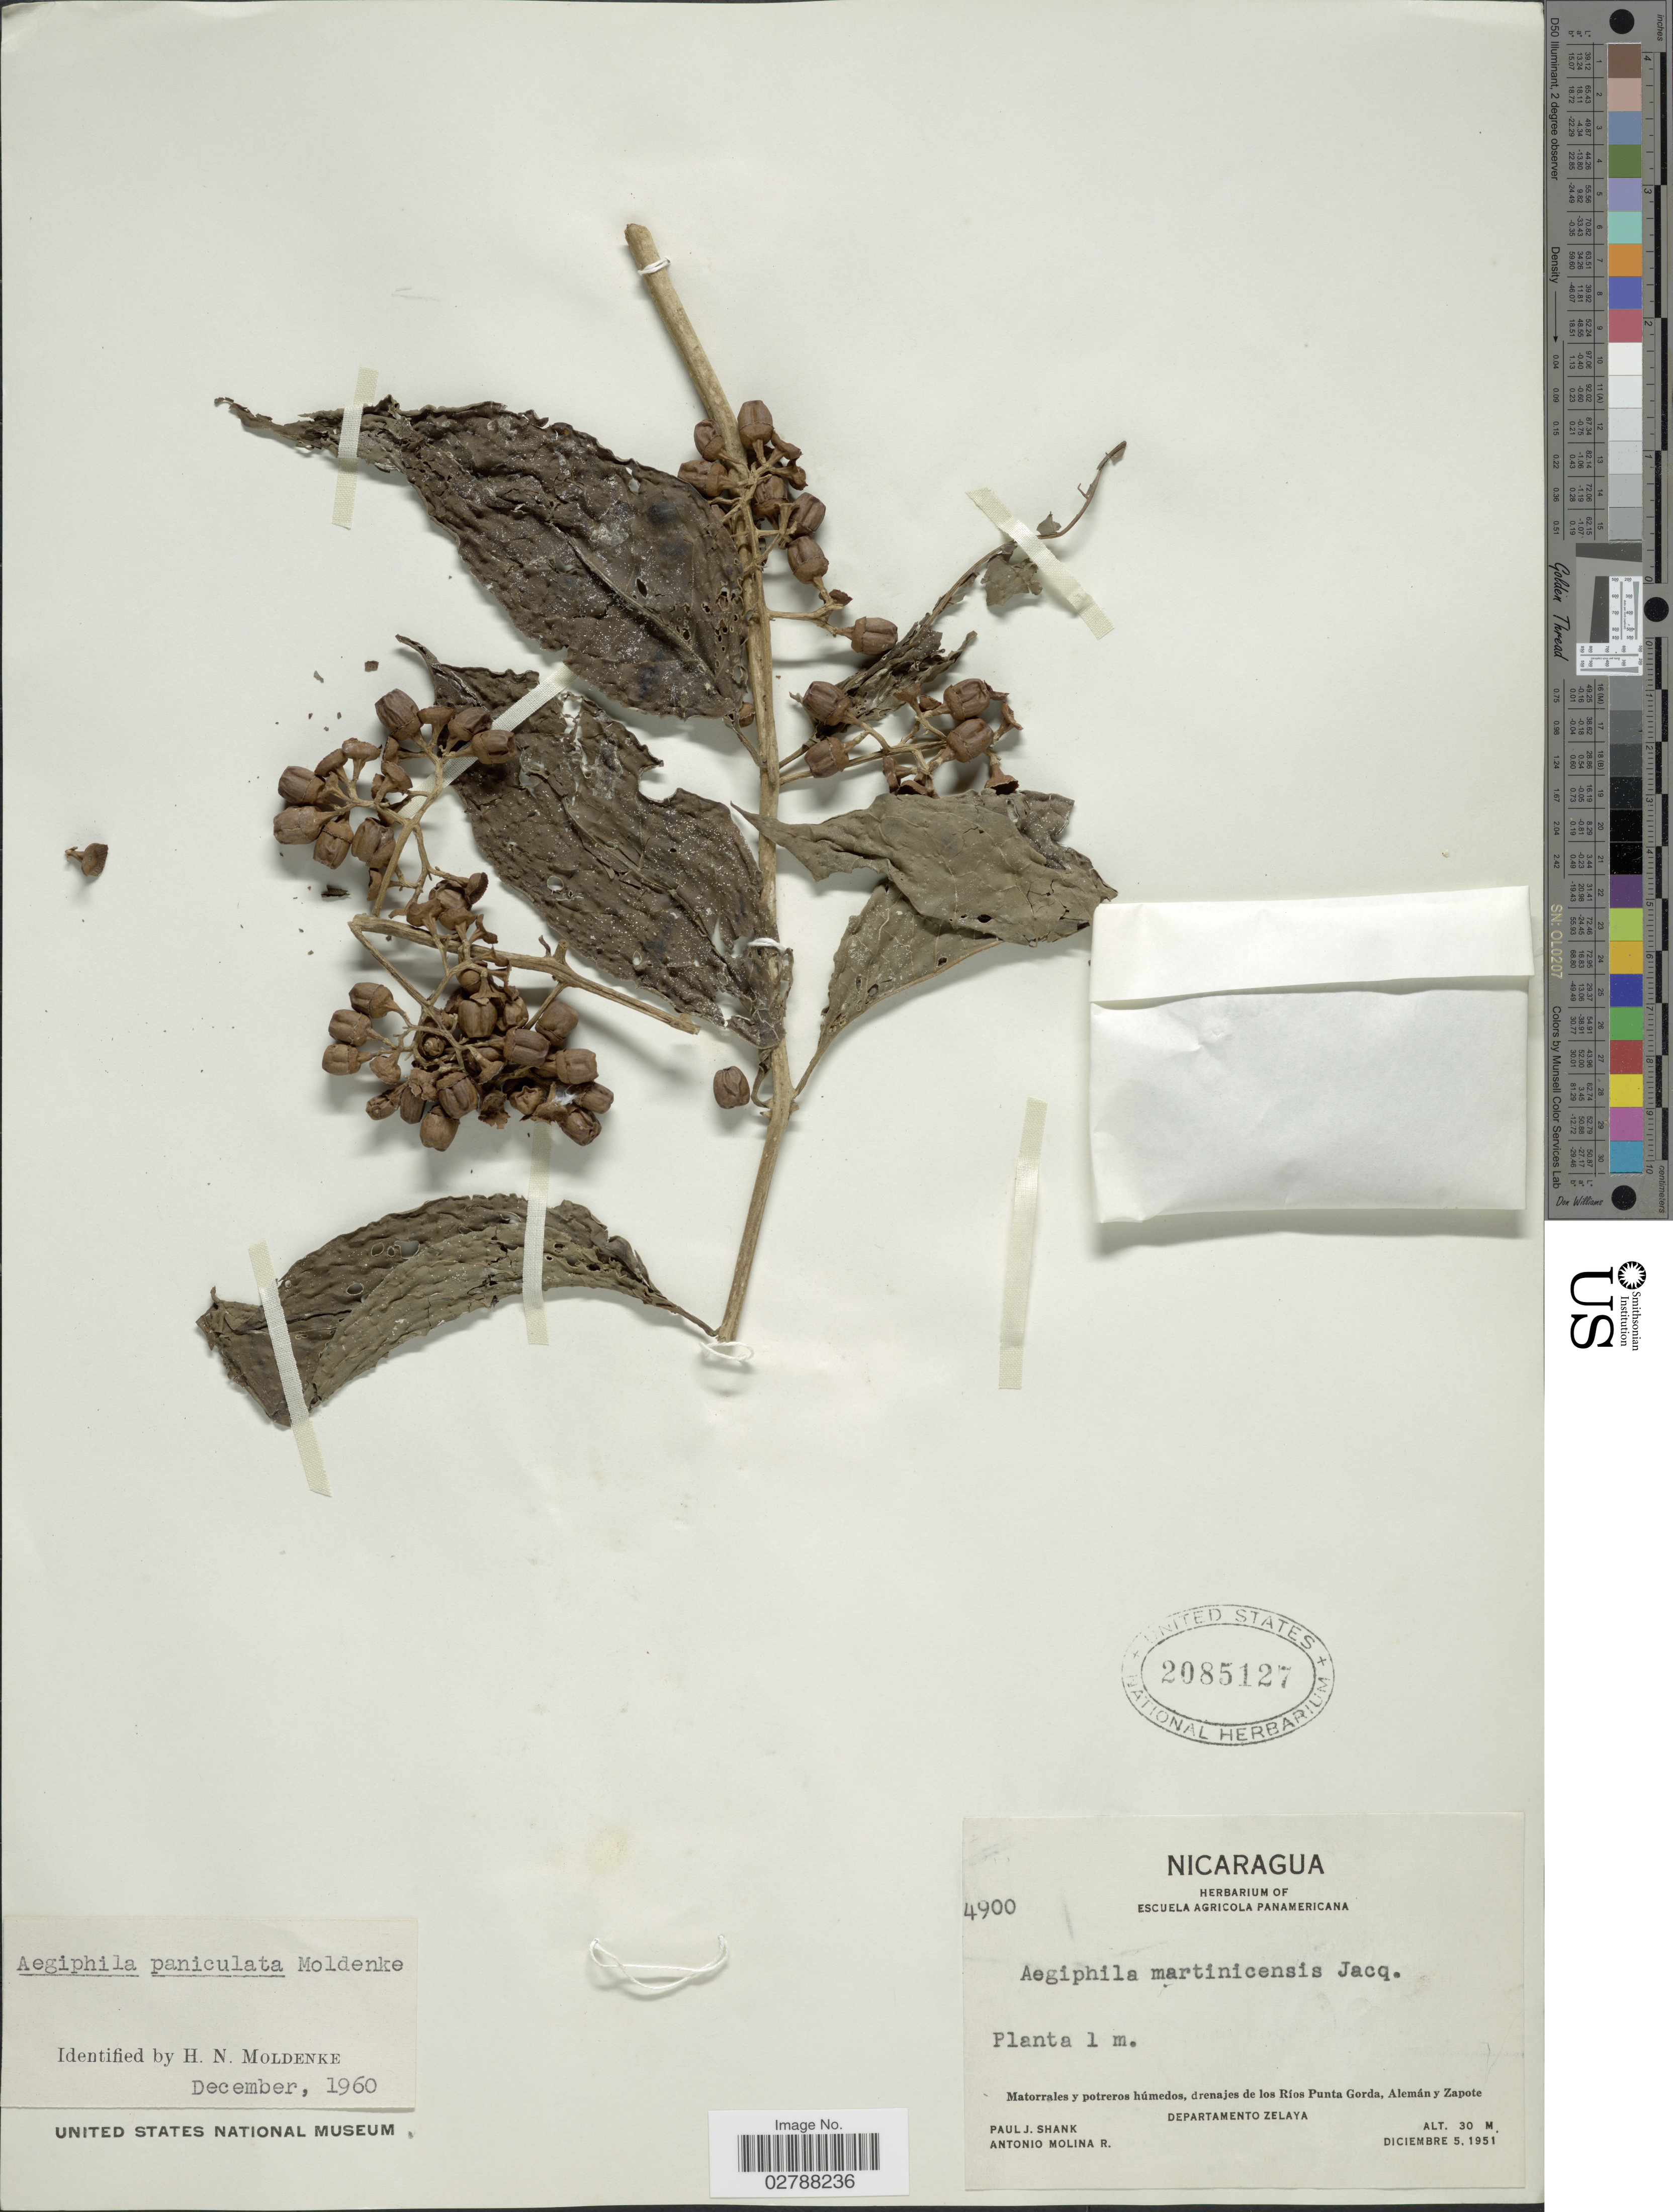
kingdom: Plantae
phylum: Tracheophyta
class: Magnoliopsida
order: Lamiales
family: Lamiaceae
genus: Aegiphila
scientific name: Aegiphila paniculata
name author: Moldenke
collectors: P. J. Shank & A. Molina R.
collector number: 4900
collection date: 1951-12-05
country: Nicaragua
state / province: Atlantico Sur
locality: Matorrales y potreros húmedos, drenajes de los Ríos Punta Gorda, Alemán y Zapote, Departamento Zelaya.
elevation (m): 30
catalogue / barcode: US 2085127